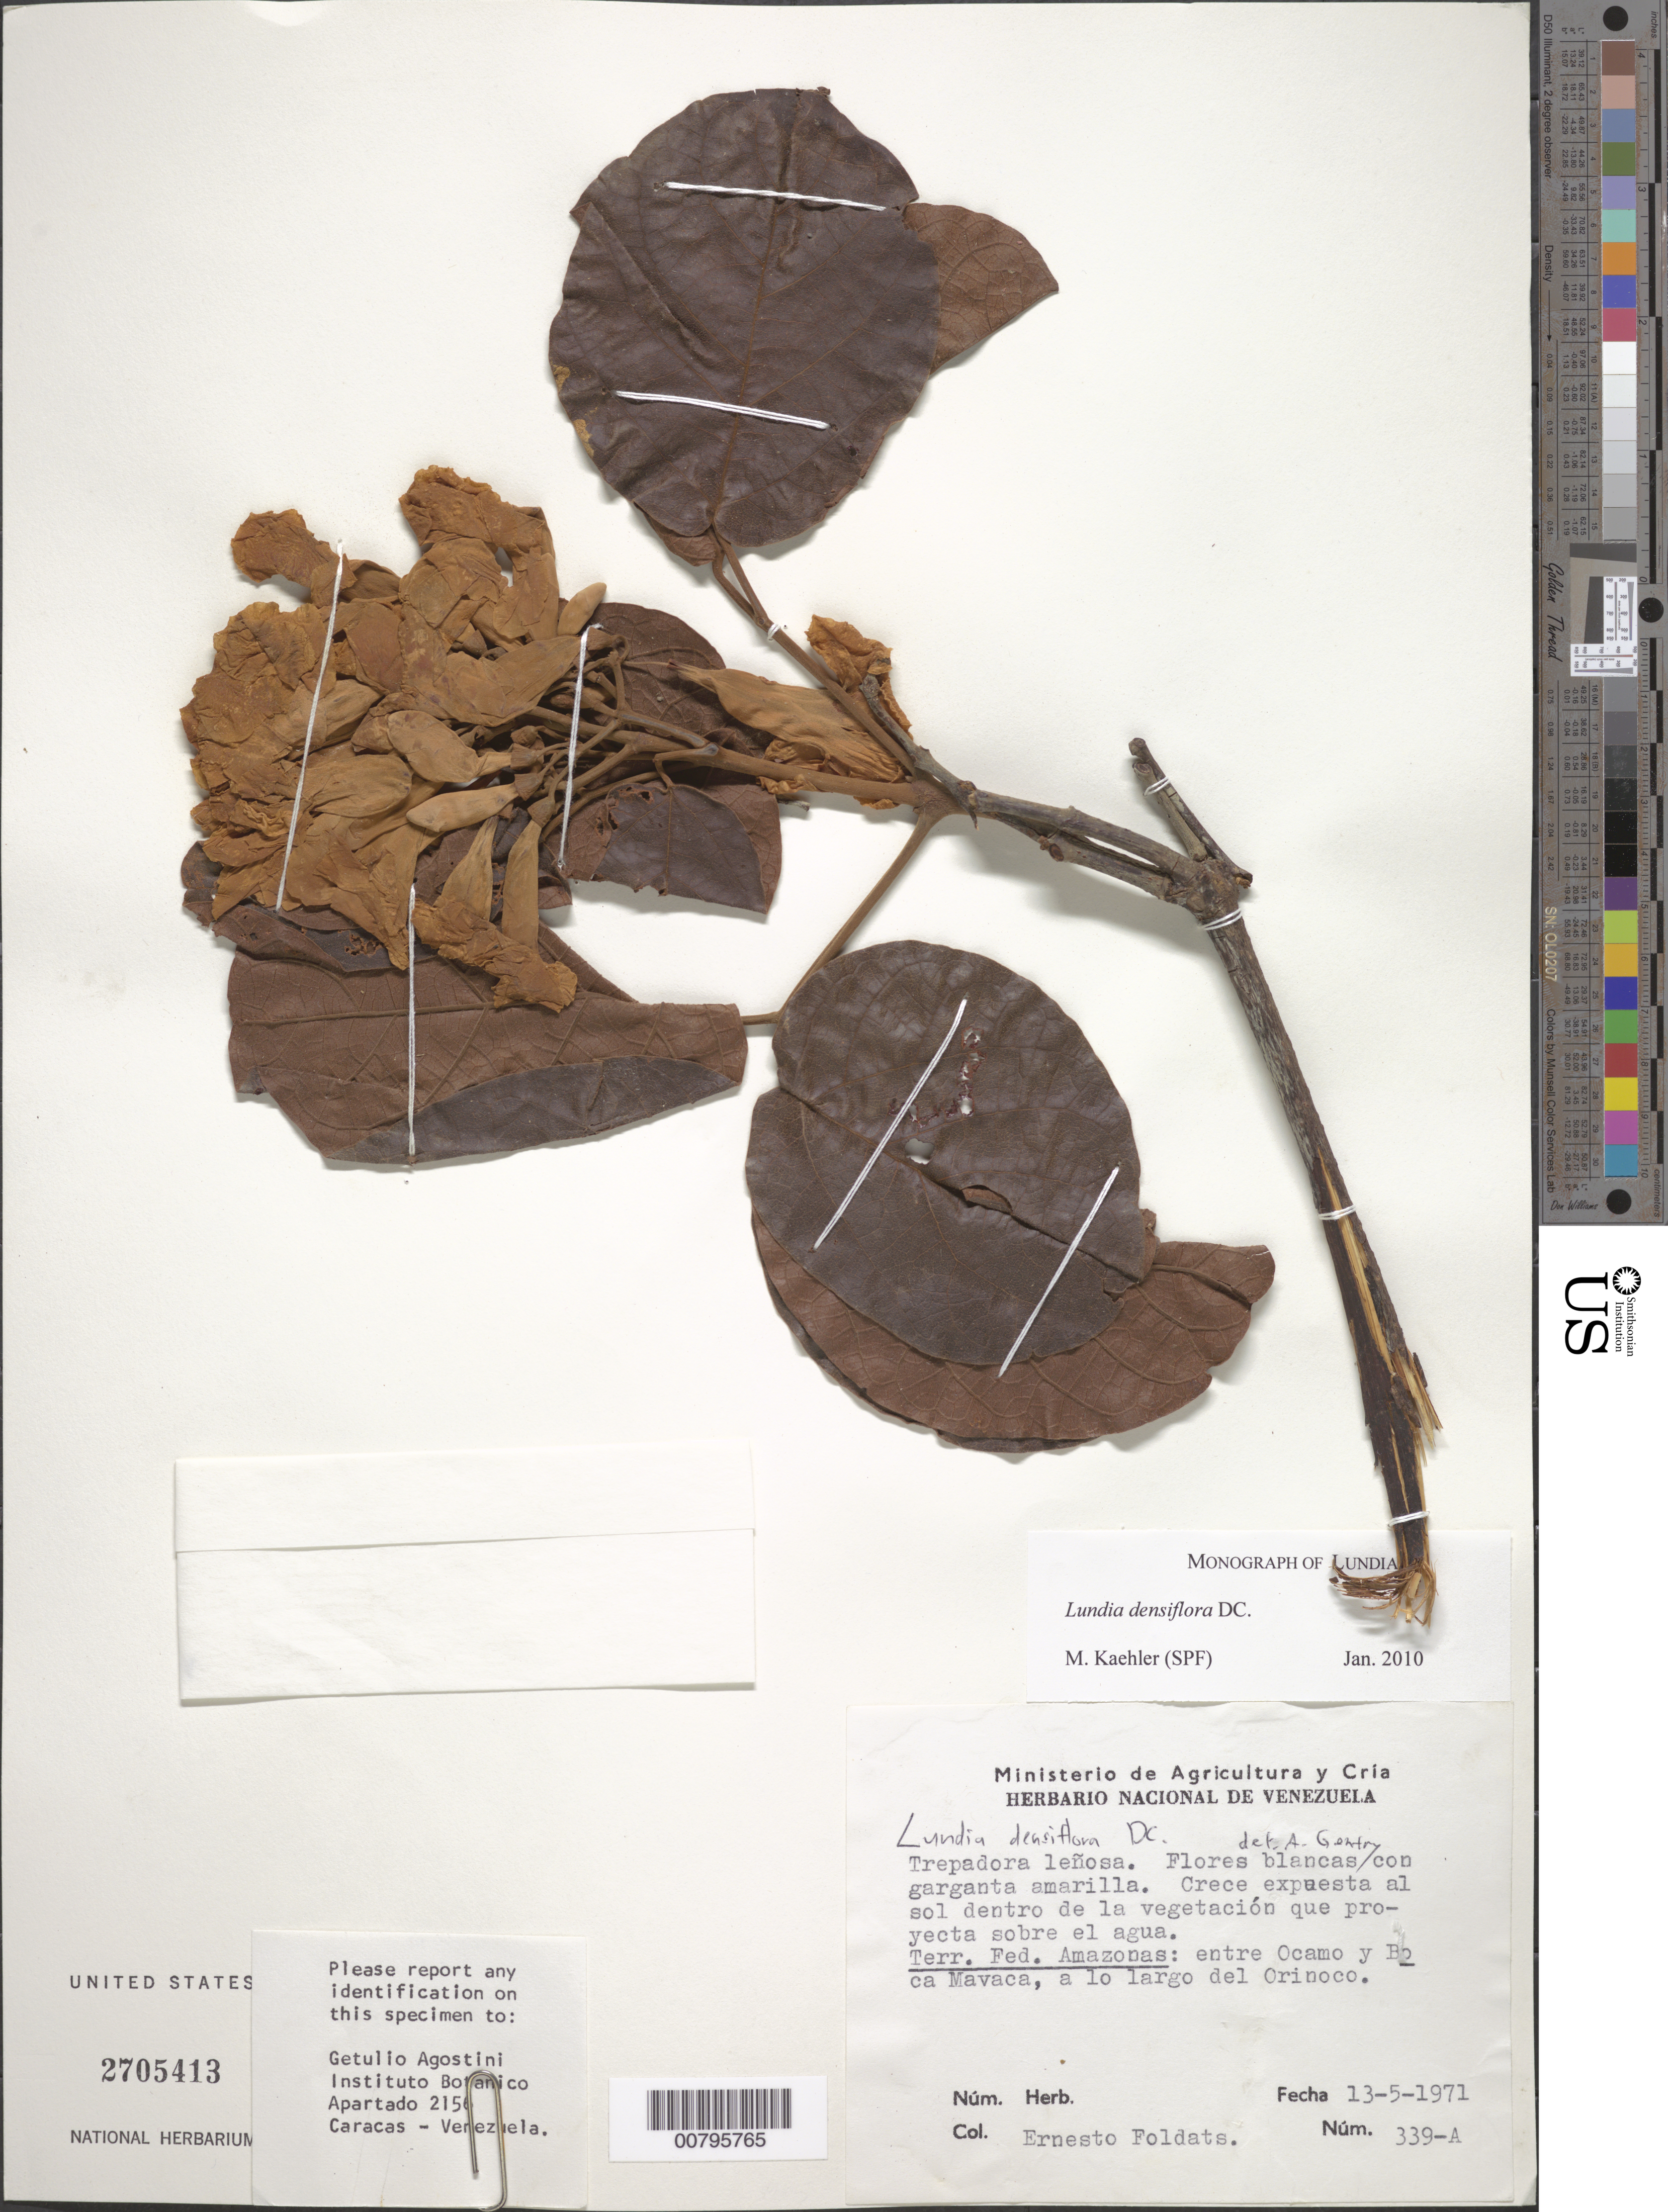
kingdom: Plantae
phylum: Tracheophyta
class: Magnoliopsida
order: Lamiales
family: Bignoniaceae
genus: Lundia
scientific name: Lundia densiflora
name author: DC.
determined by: Gentry, A. H.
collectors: E. Foldats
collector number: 339 A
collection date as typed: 13-May-71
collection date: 1971-05-13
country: Venezuela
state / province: Amazonas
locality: Río Orinoco, entre Ocamo y Boca Mavaca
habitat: Crece expuesta al sol dentro de la vegetación que proyecta sobre el agua.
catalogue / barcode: US 2705413